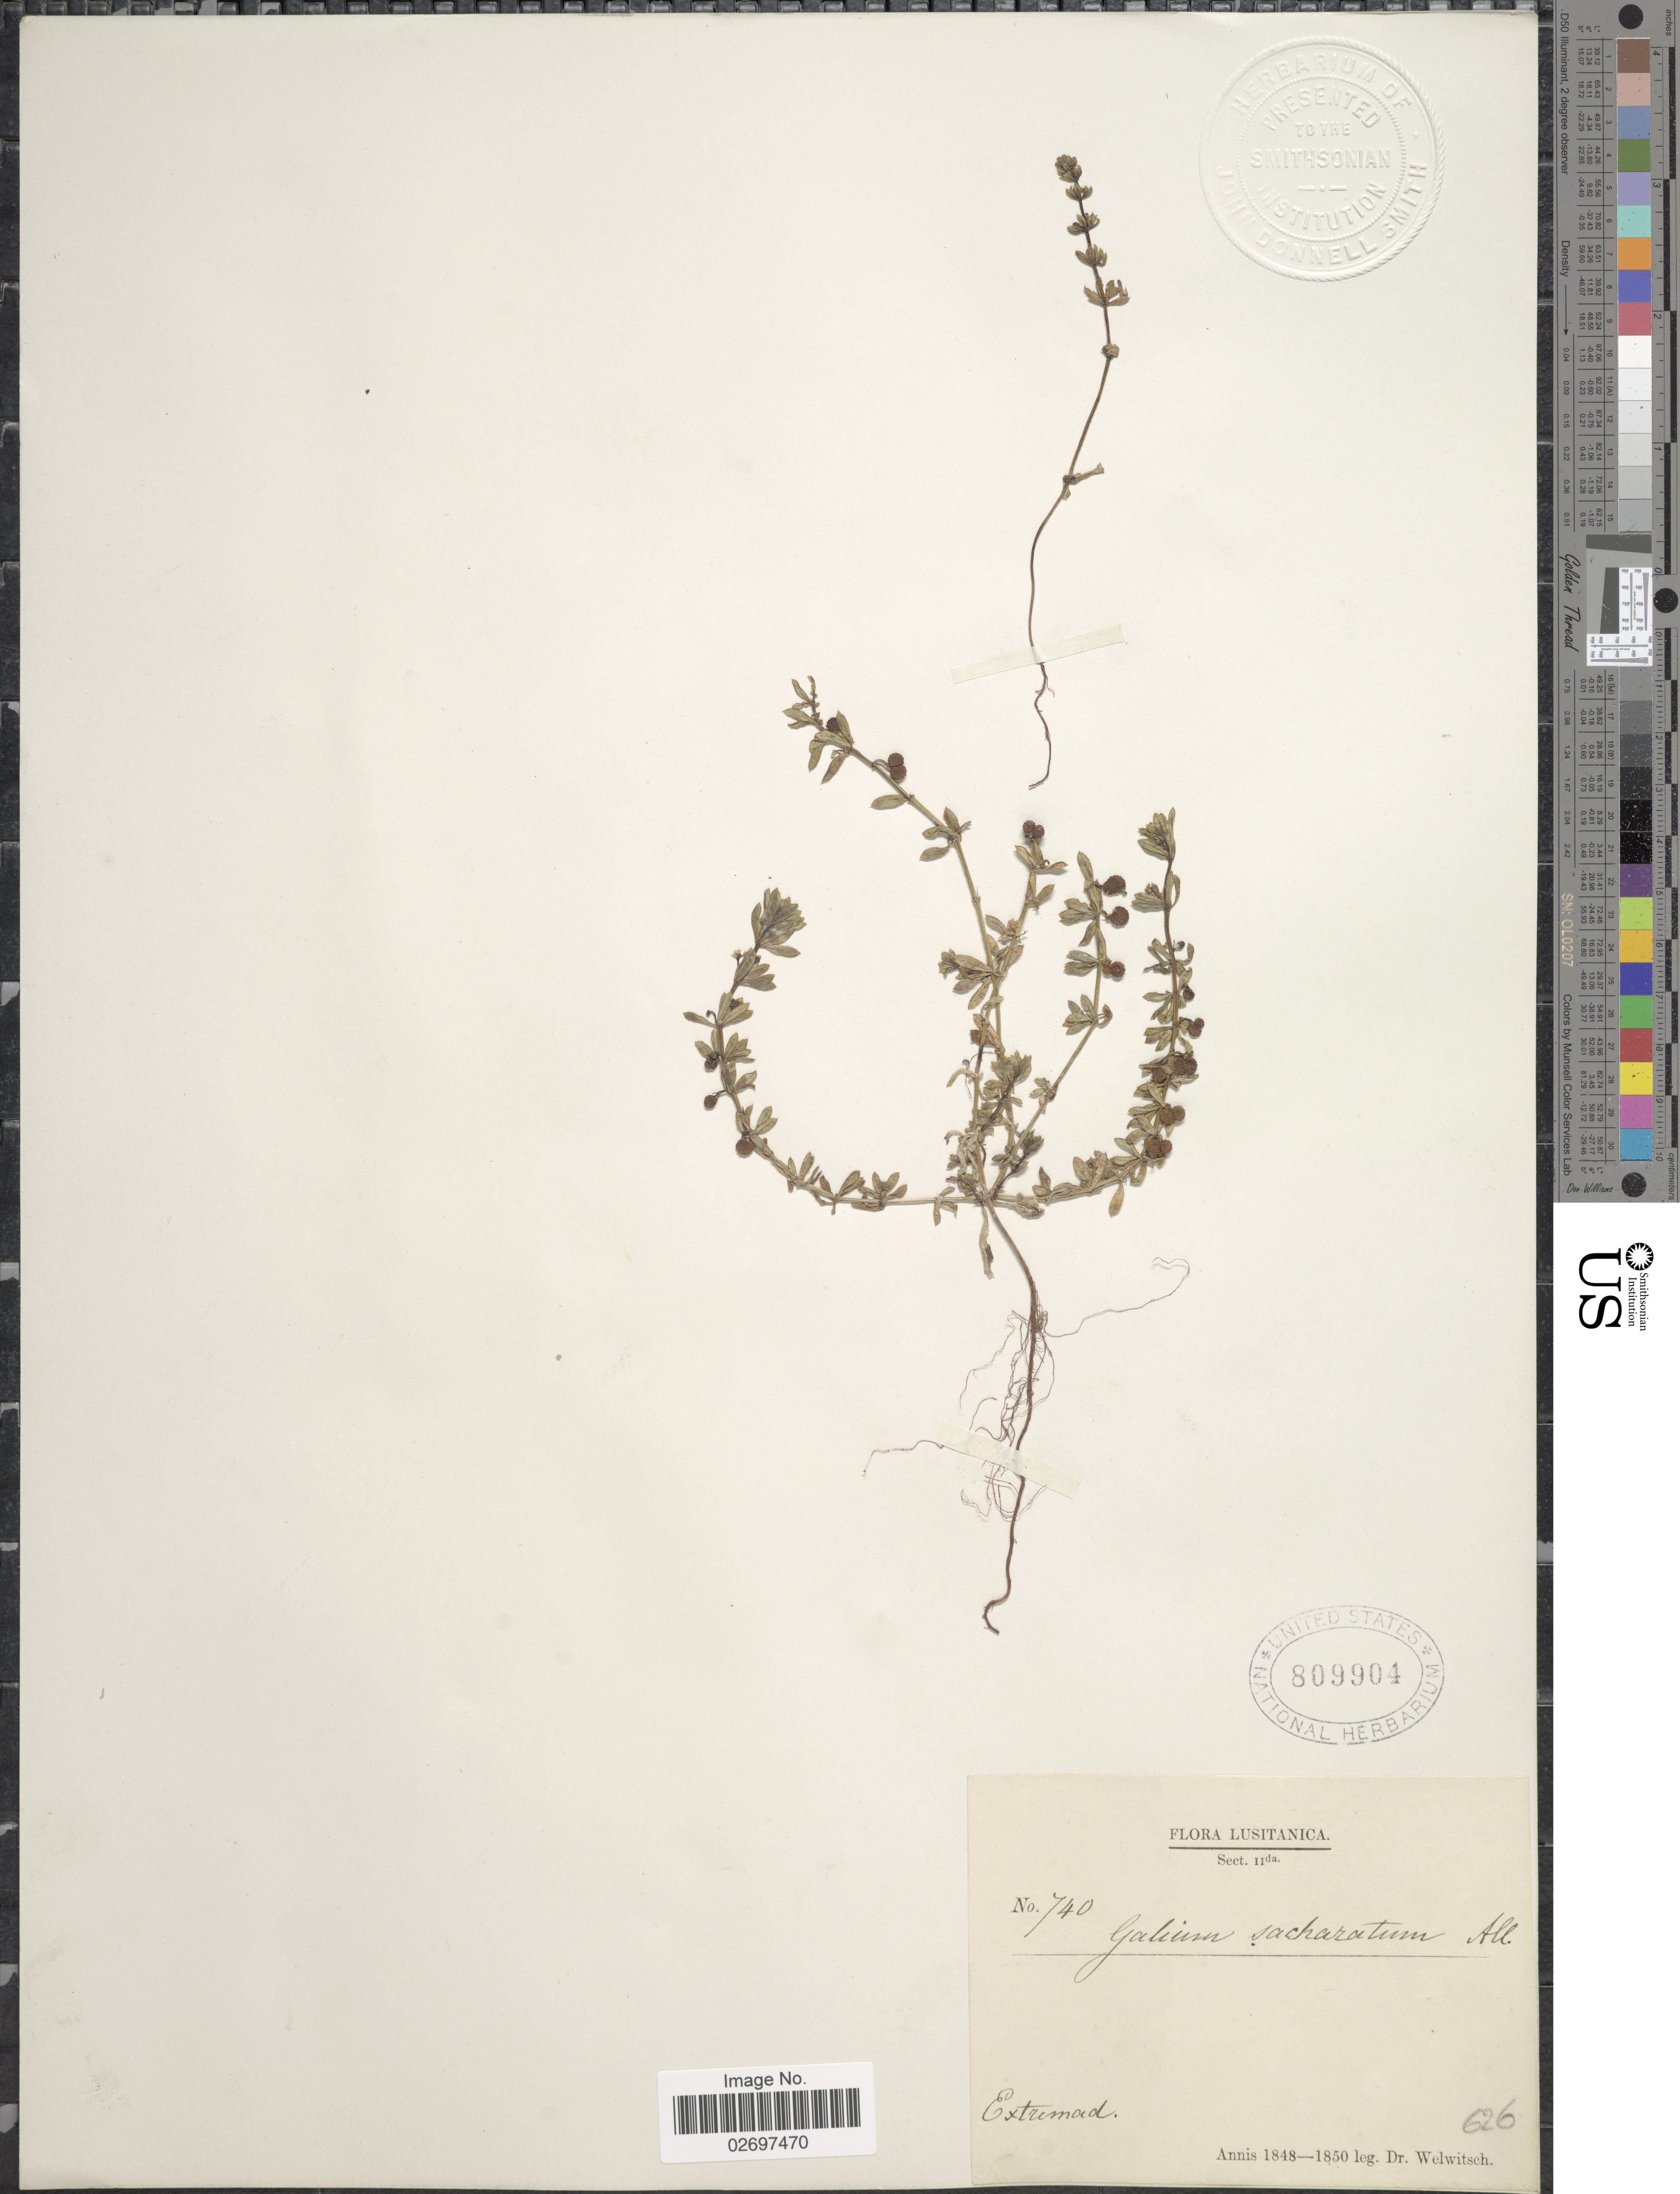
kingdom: Plantae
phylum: Tracheophyta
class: Magnoliopsida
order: Gentianales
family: Rubiaceae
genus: Galium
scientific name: Galium saccharatum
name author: All.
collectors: -. Welwitsch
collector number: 740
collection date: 1848/1850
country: Portugal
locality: Lusitanica. Sect. IIda. Extremad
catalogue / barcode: US 809904